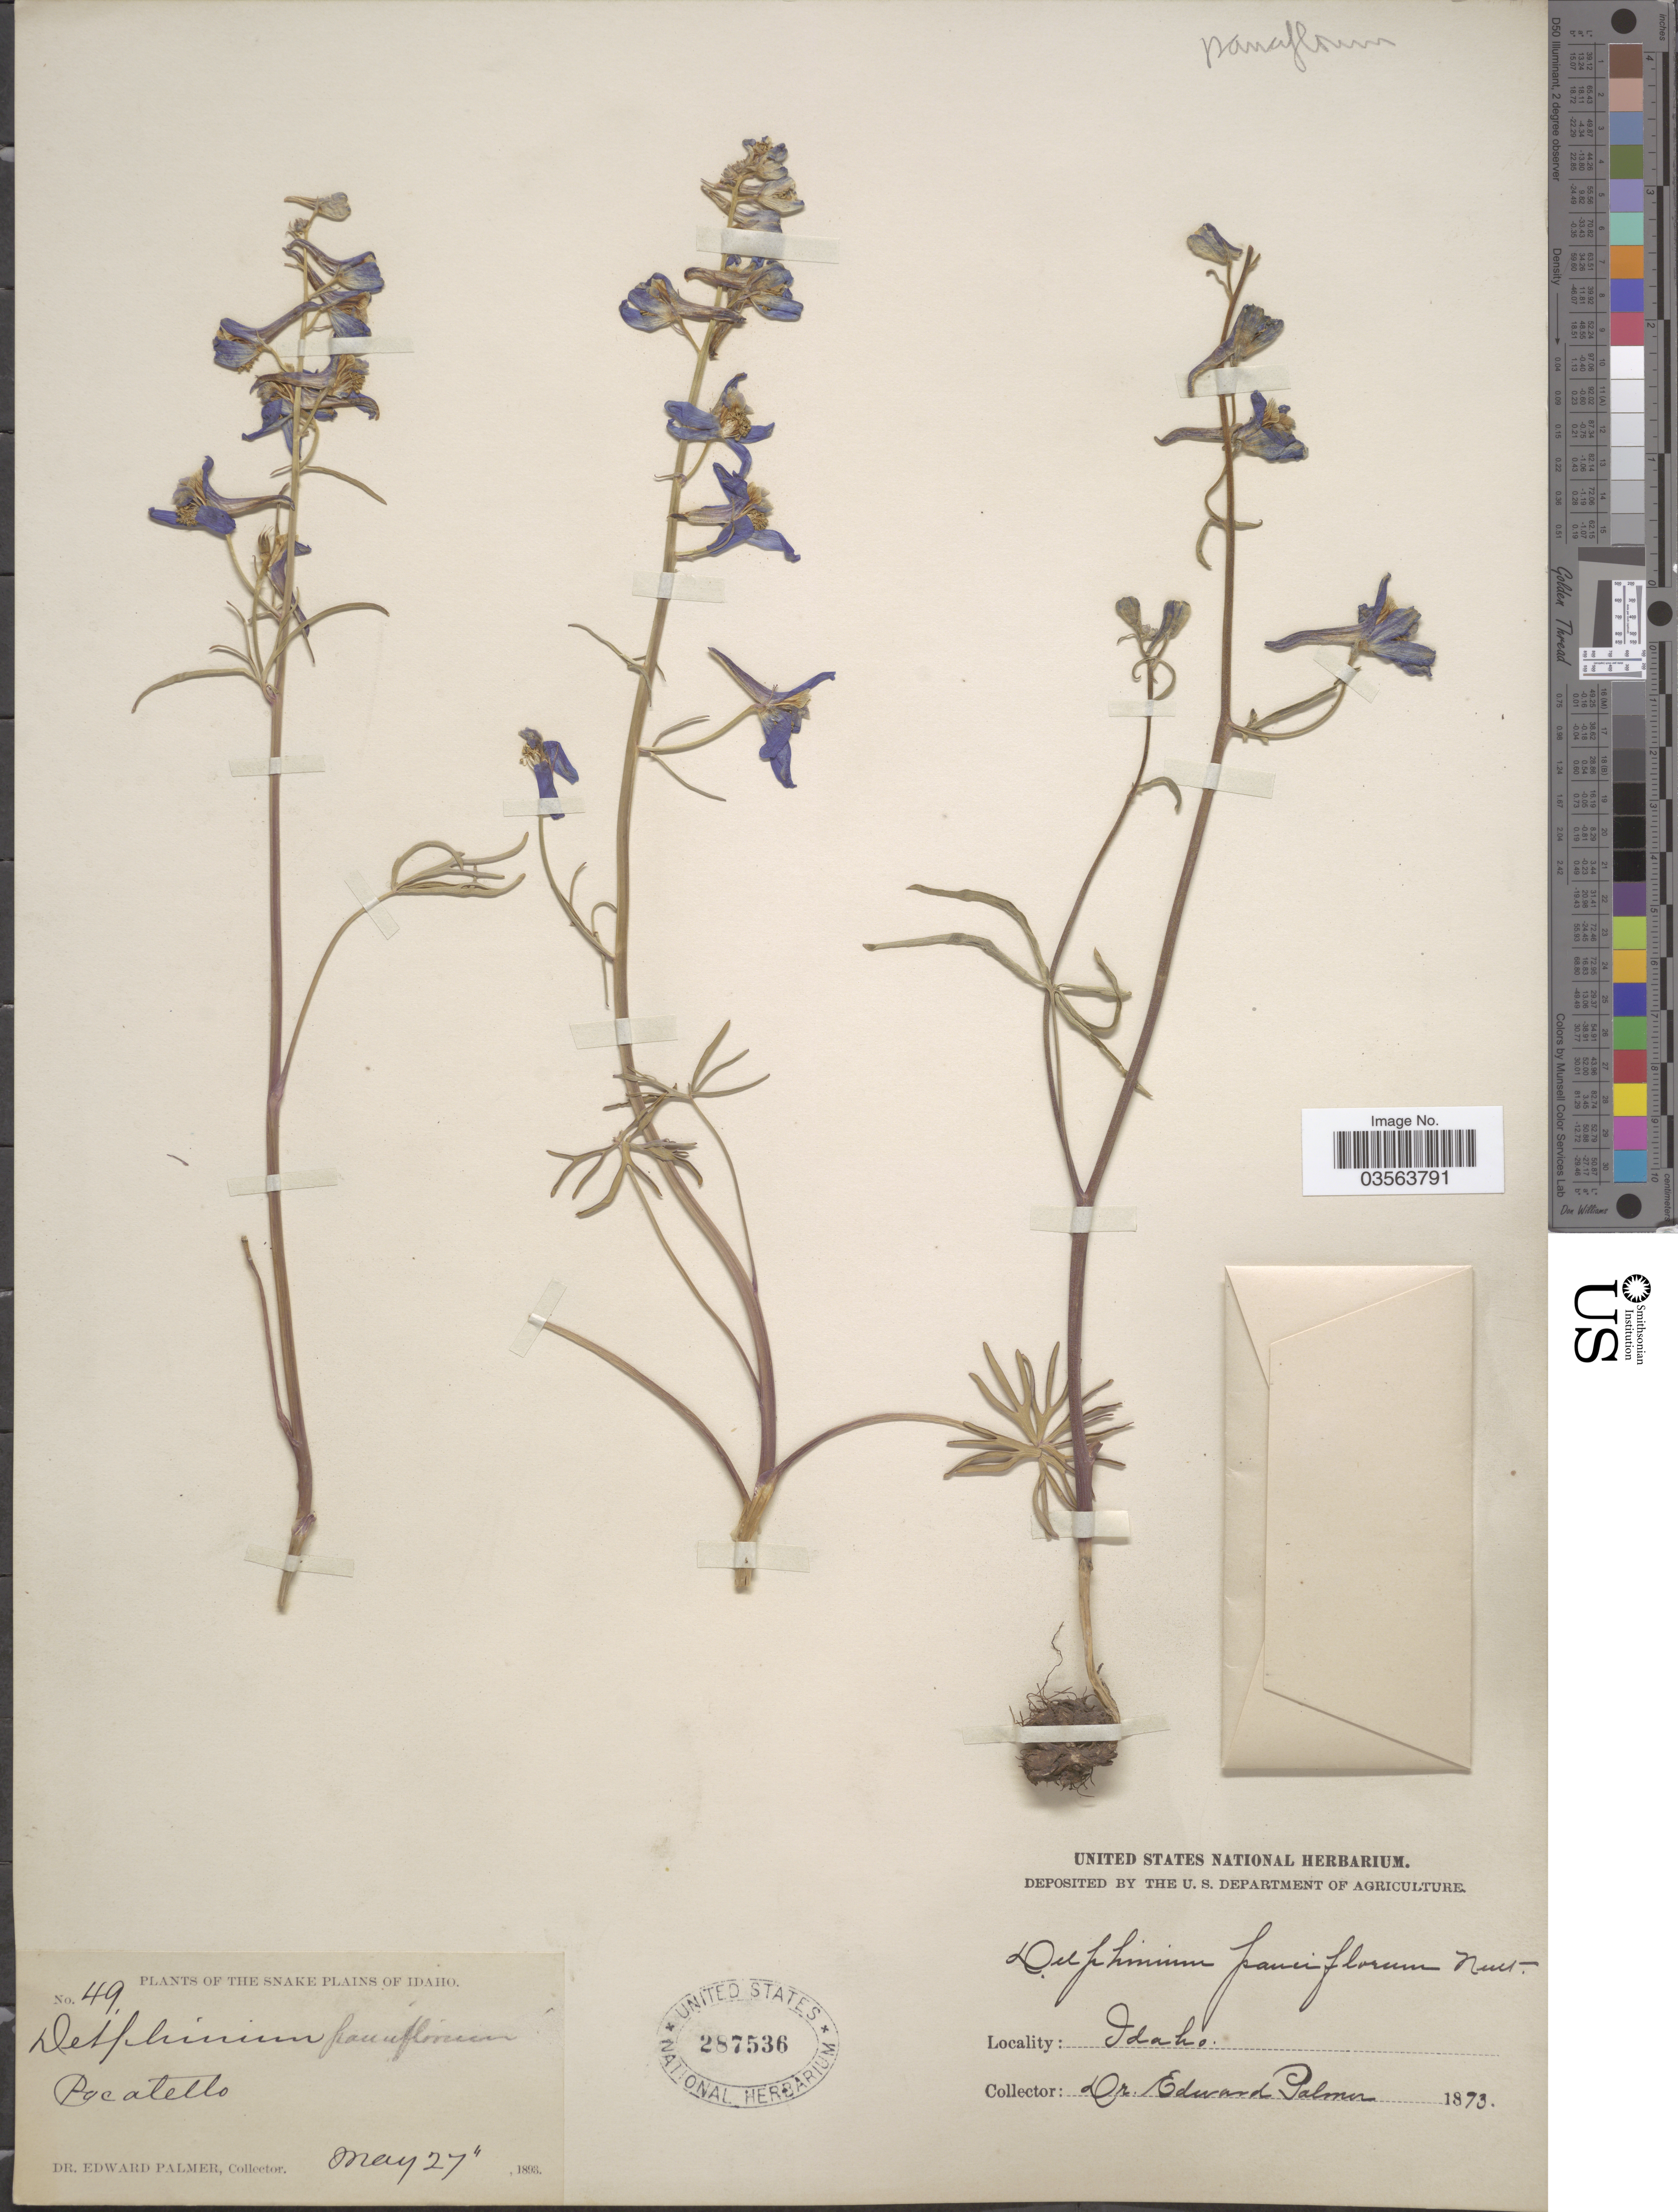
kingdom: Plantae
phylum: Tracheophyta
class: Magnoliopsida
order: Ranunculales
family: Ranunculaceae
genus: Delphinium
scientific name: Delphinium nuttallianum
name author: E. Pritz. ex Walpers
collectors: E. Palmer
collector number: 49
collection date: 1893-05-27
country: United States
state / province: Idaho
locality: The Snake Plains. Pocatello.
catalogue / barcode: US 287536